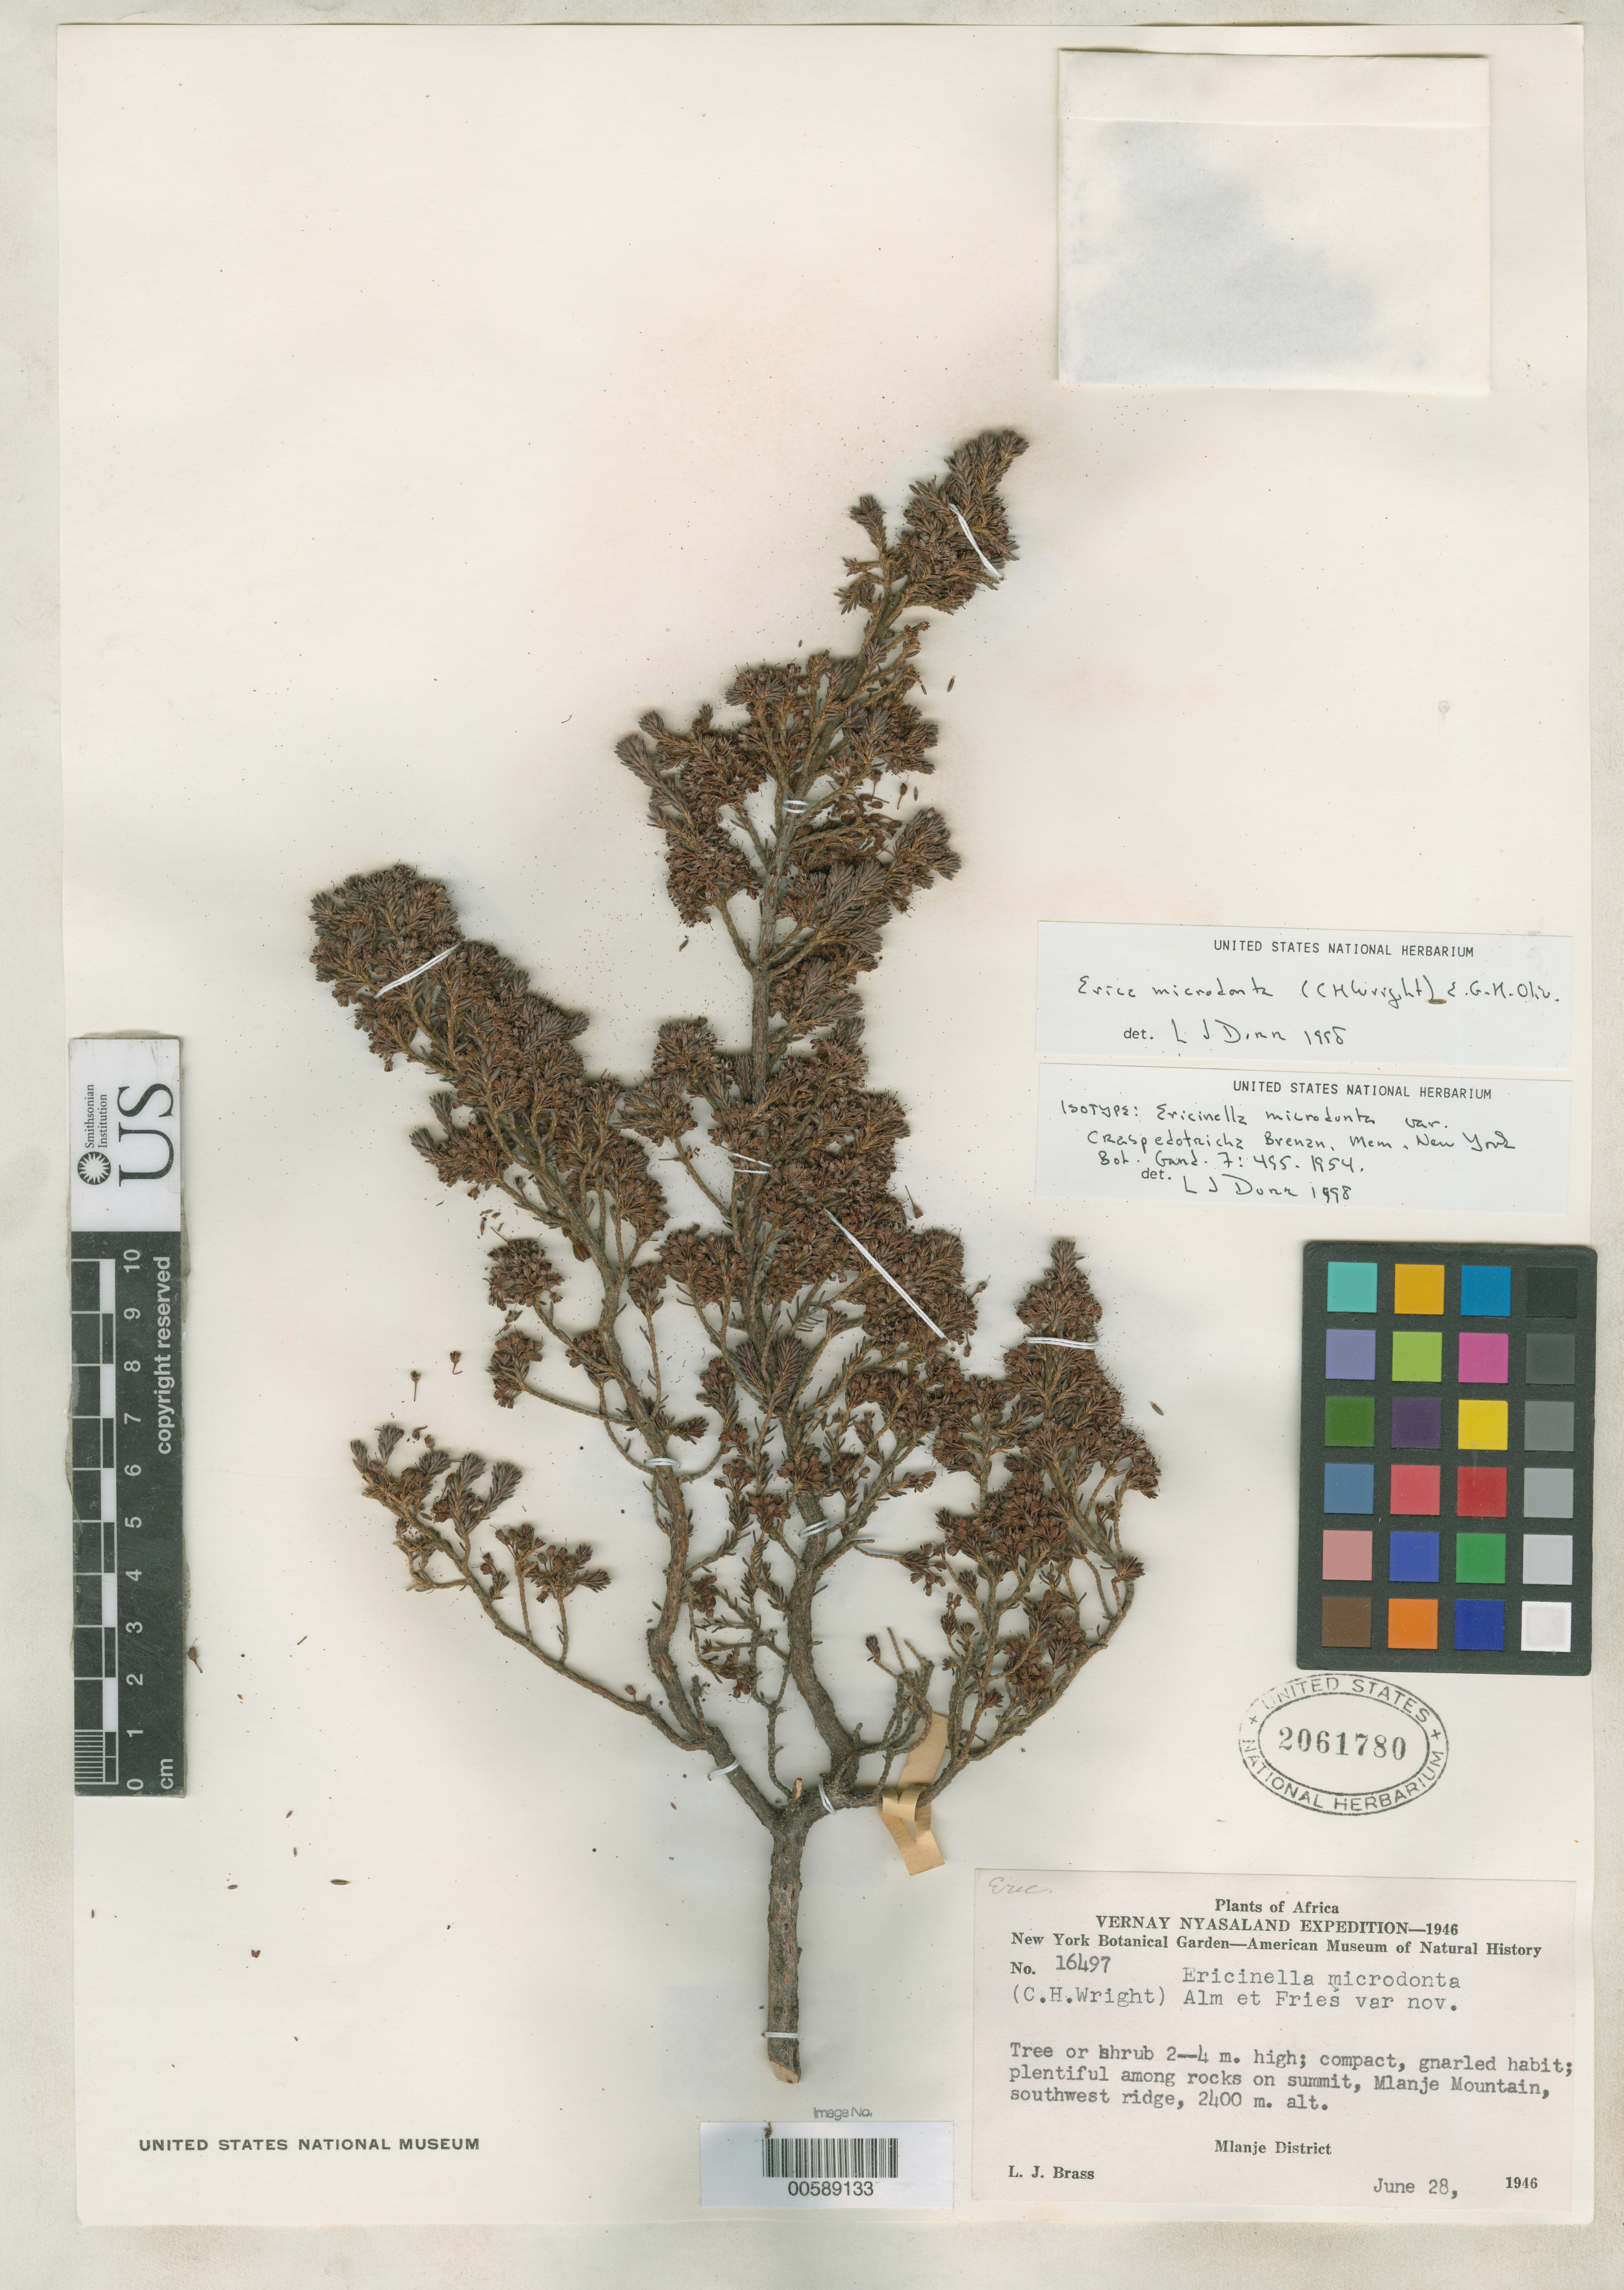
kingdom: Plantae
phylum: Tracheophyta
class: Magnoliopsida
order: Ericales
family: Ericaceae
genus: Ericinella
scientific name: Ericinella microdonta var. craspedotricha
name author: Brenan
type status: Isotype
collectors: L. J. Brass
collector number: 16497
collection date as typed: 28 Jun 1946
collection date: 1946-06-28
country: Malawi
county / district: Mlanje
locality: Mlanje Mountain, SW ridge, Vernay Nyasaland.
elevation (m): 2400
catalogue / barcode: US 2061780